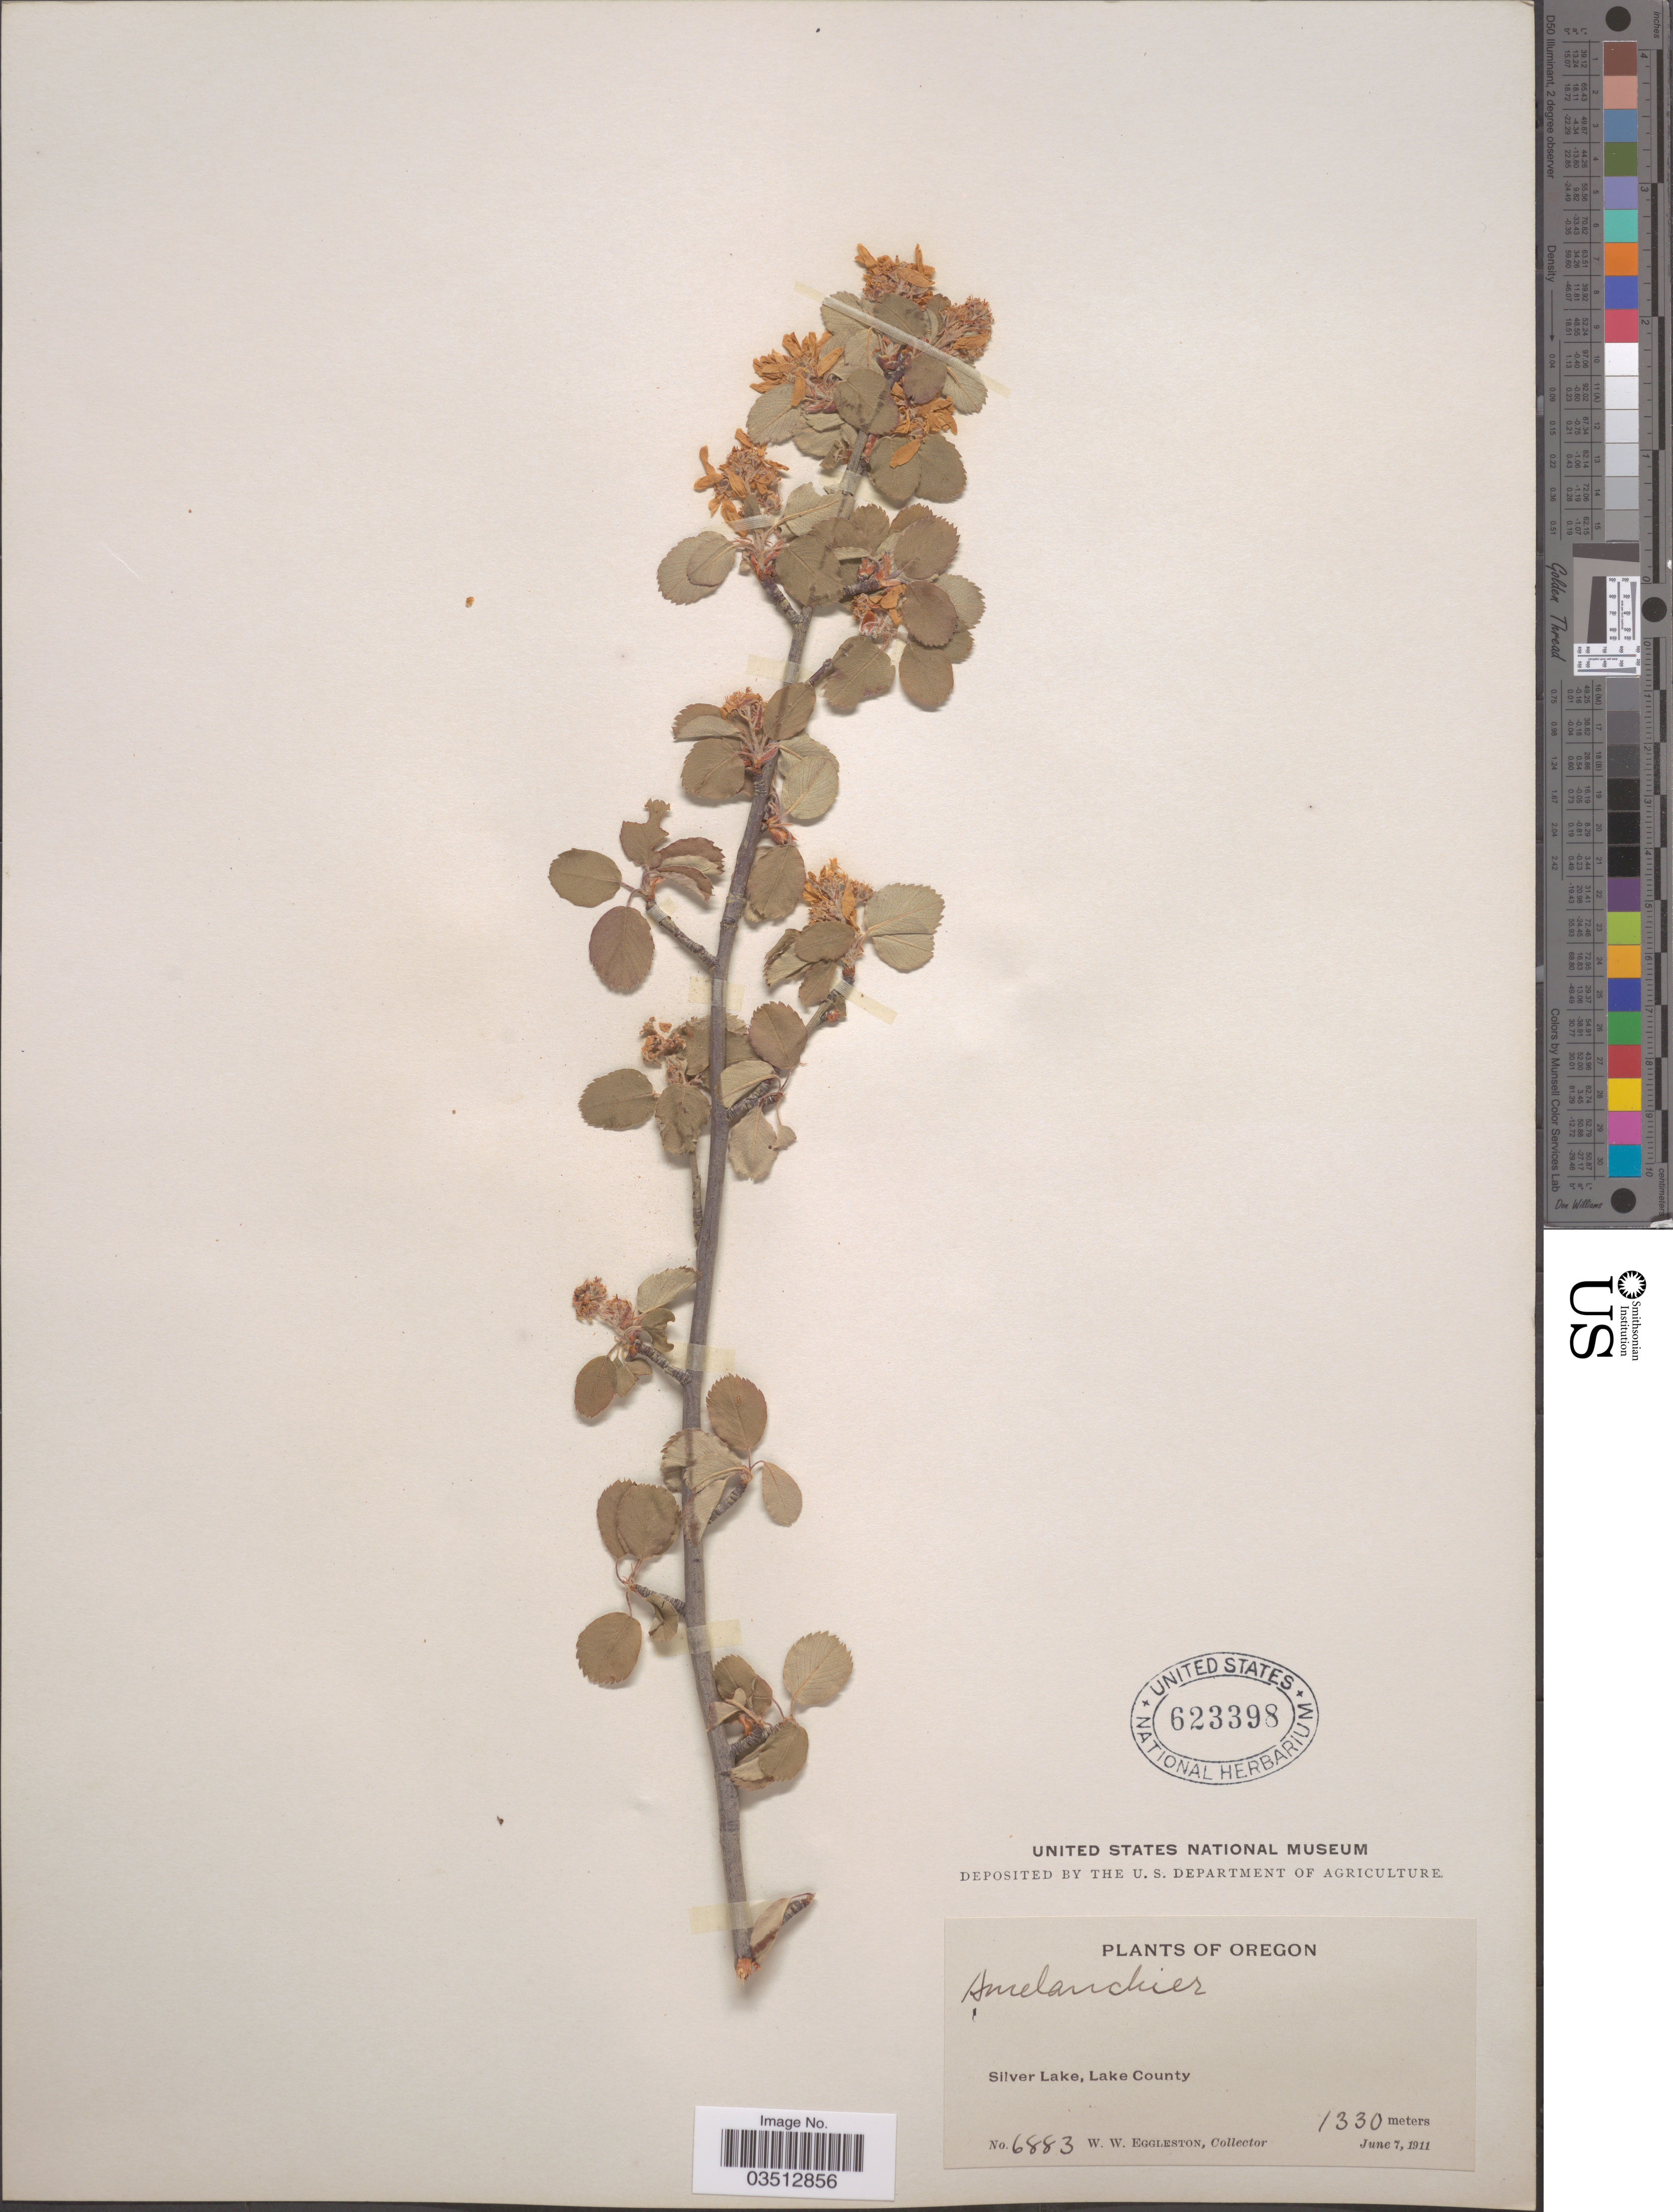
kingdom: Plantae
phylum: Tracheophyta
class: Magnoliopsida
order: Rosales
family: Rosaceae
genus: Amelanchier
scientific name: Amelanchier sp.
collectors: W. W. Eggleston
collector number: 6883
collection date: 1911-06-07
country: United States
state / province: Oregon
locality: Silver Lake, Lake County.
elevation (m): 1330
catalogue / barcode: US 623398